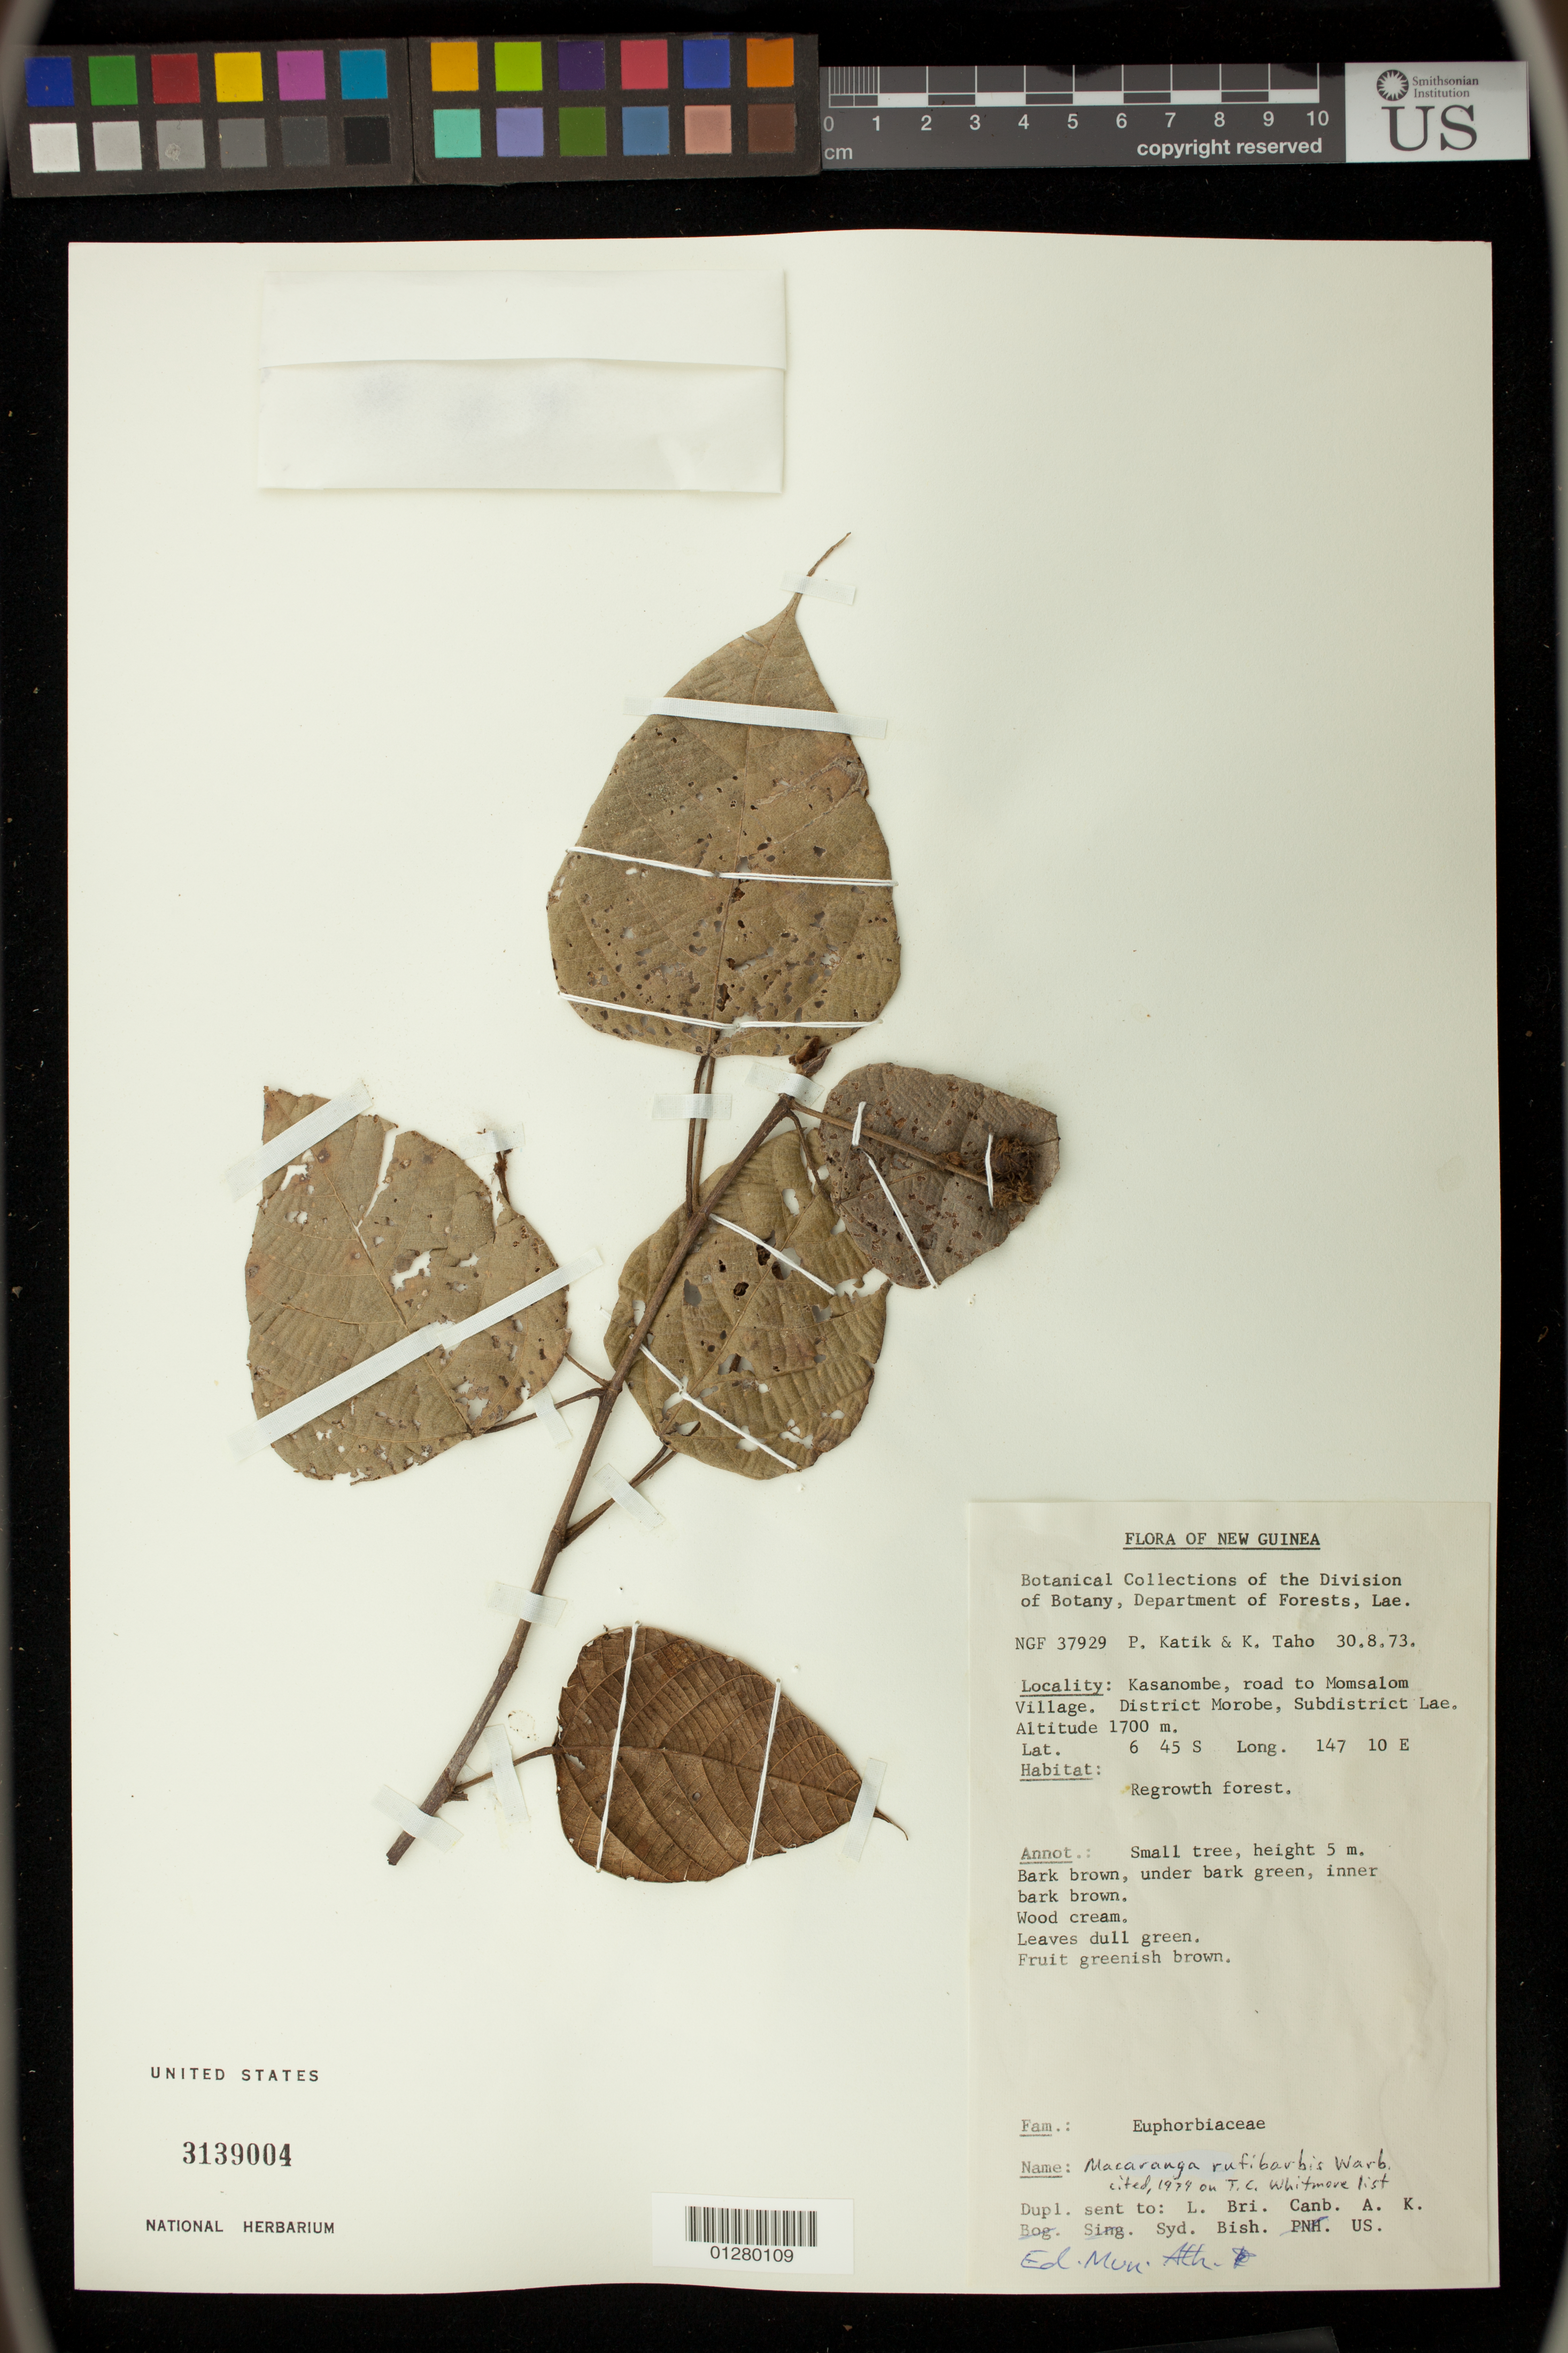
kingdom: Plantae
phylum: Tracheophyta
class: Magnoliopsida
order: Malpighiales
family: Euphorbiaceae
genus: Macaranga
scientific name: Macaranga rufibarbis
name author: Warb.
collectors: P. Katik & K. Taho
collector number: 37929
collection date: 1973-08-30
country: Papua New Guinea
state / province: Morobe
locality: Kasanombe, road to Momsalom Village. Subdistrict Lae.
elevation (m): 1700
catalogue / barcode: US 3139004